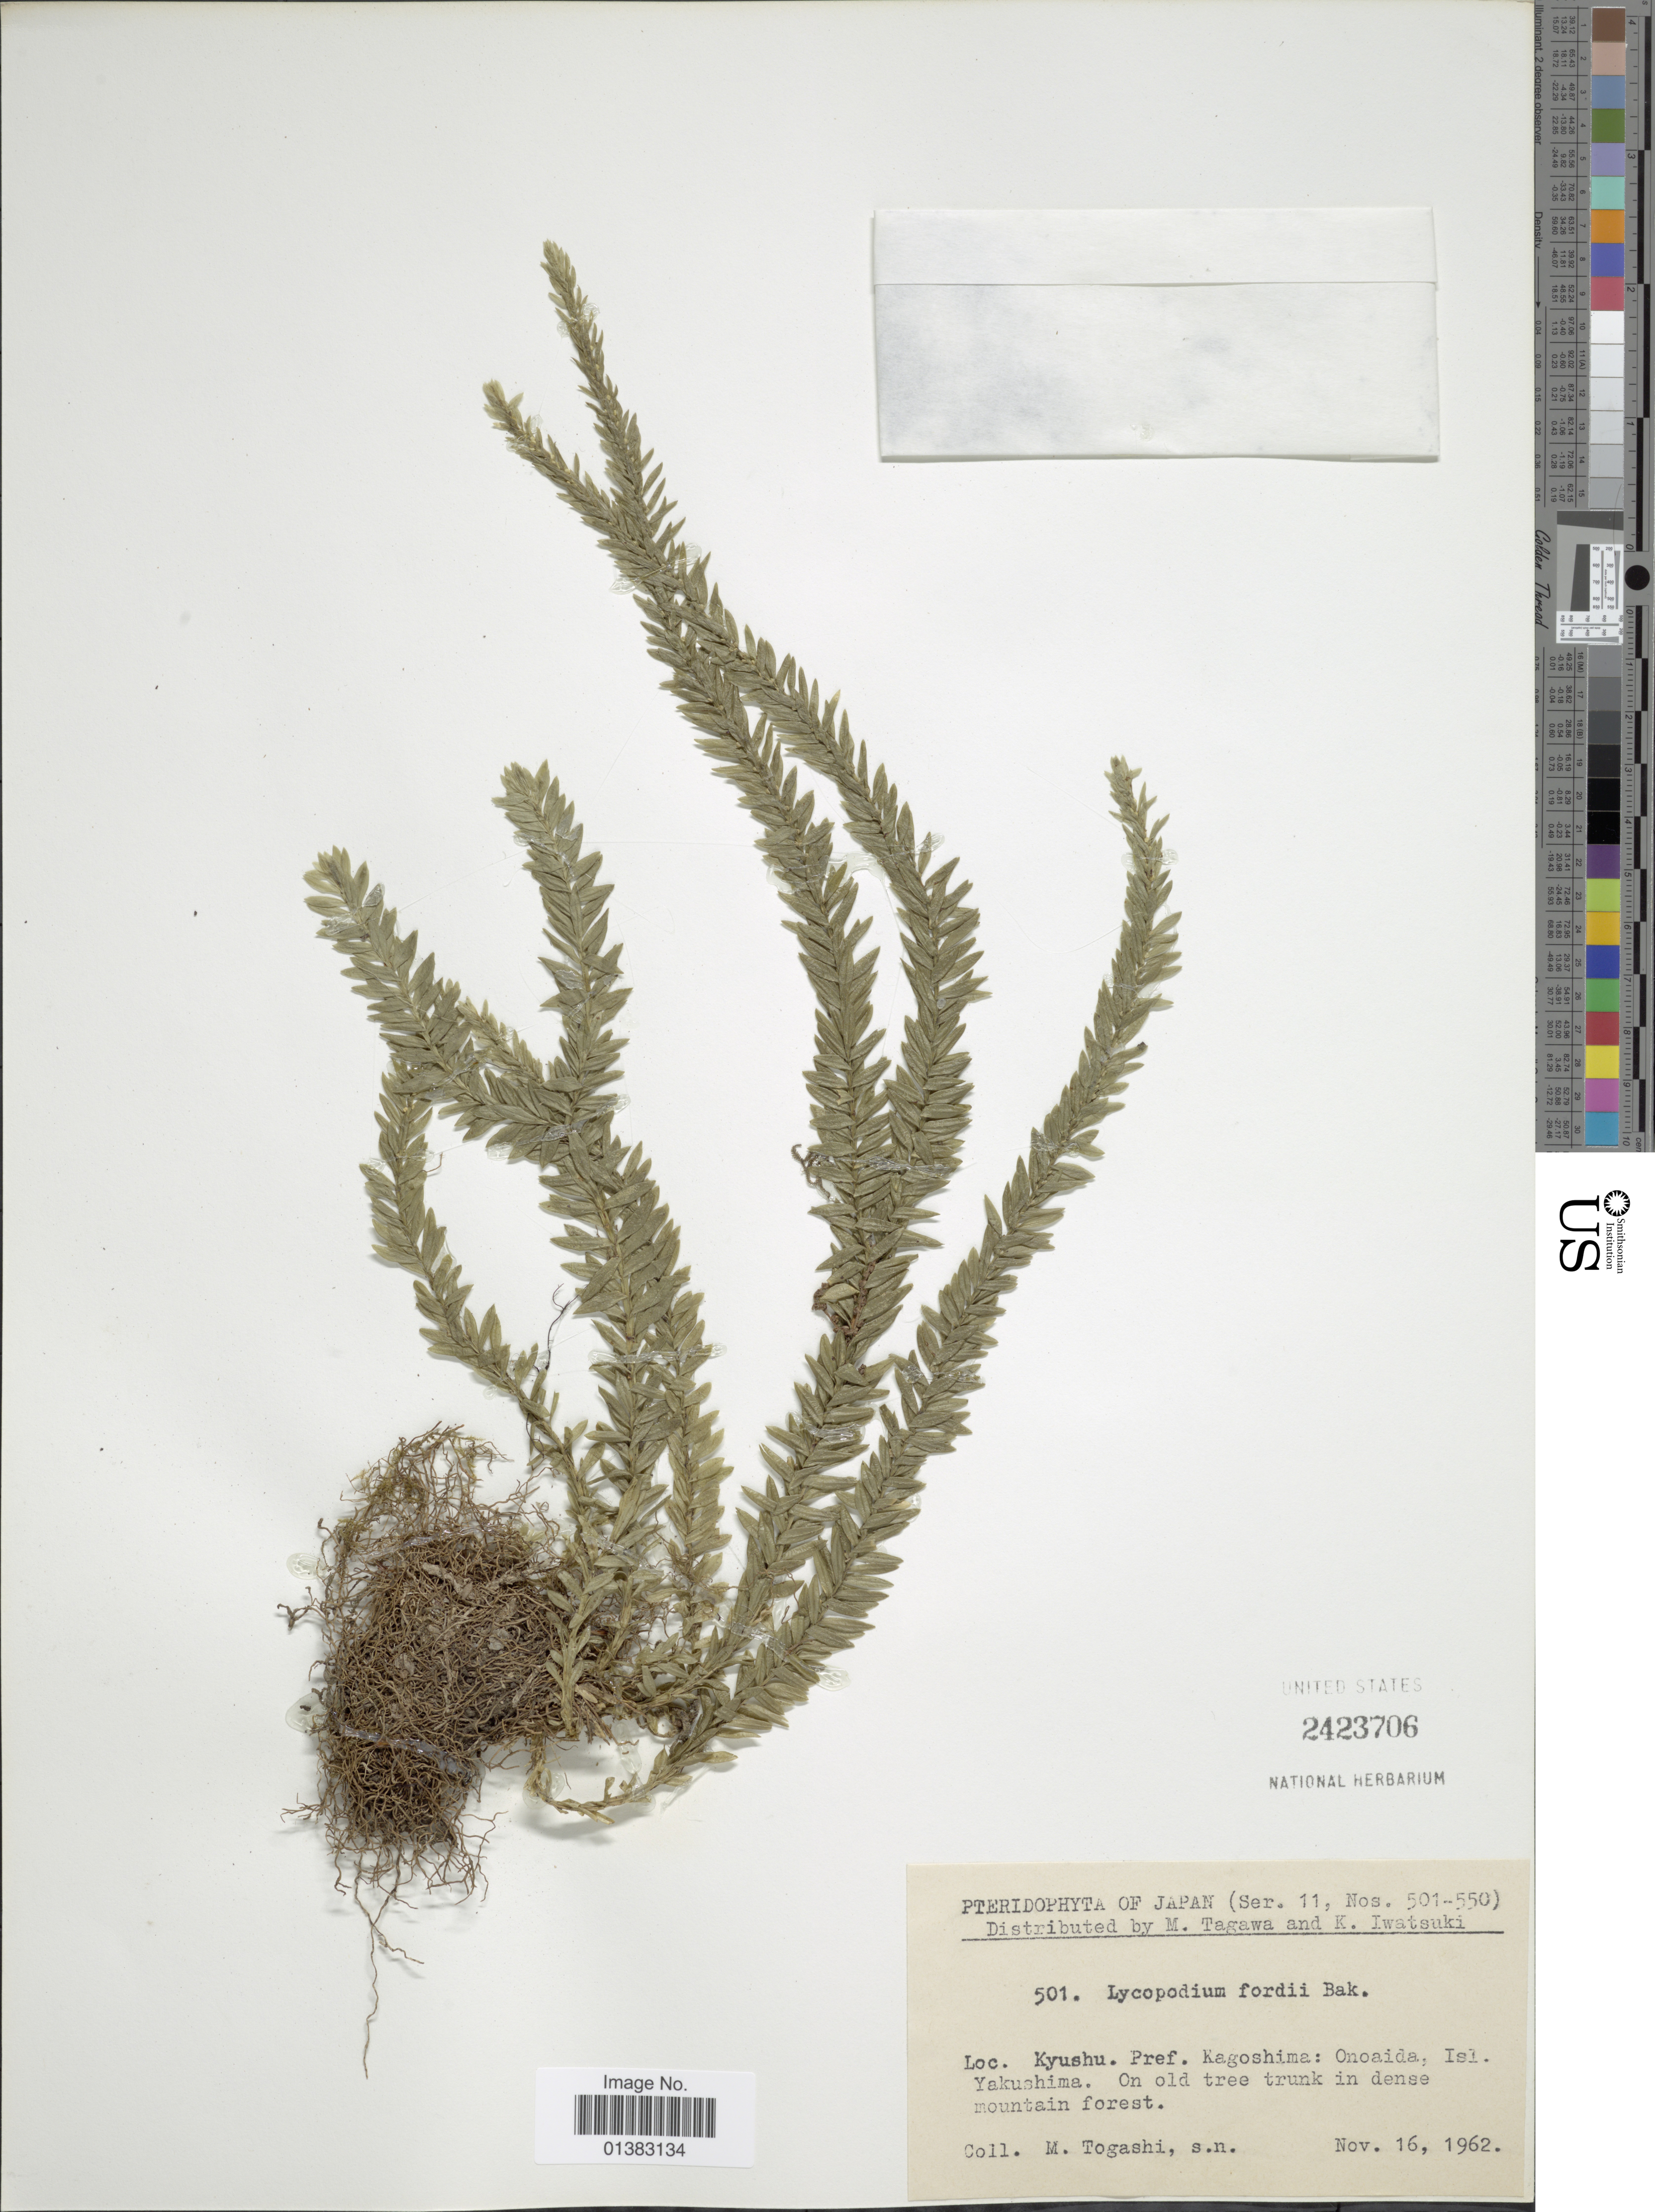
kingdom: Plantae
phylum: Tracheophyta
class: Lycopodiopsida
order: Lycopodiales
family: Lycopodiaceae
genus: Phlegmariurus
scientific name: Phlegmariurus fordii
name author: (Baker) Ching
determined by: Field, A. R.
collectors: M. Togashi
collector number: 501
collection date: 1962-11-16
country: Japan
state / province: Kagosima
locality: Kyushu. Pref. Kagoshima: Onoaida, Isl. Yakushima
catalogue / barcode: US 2423706